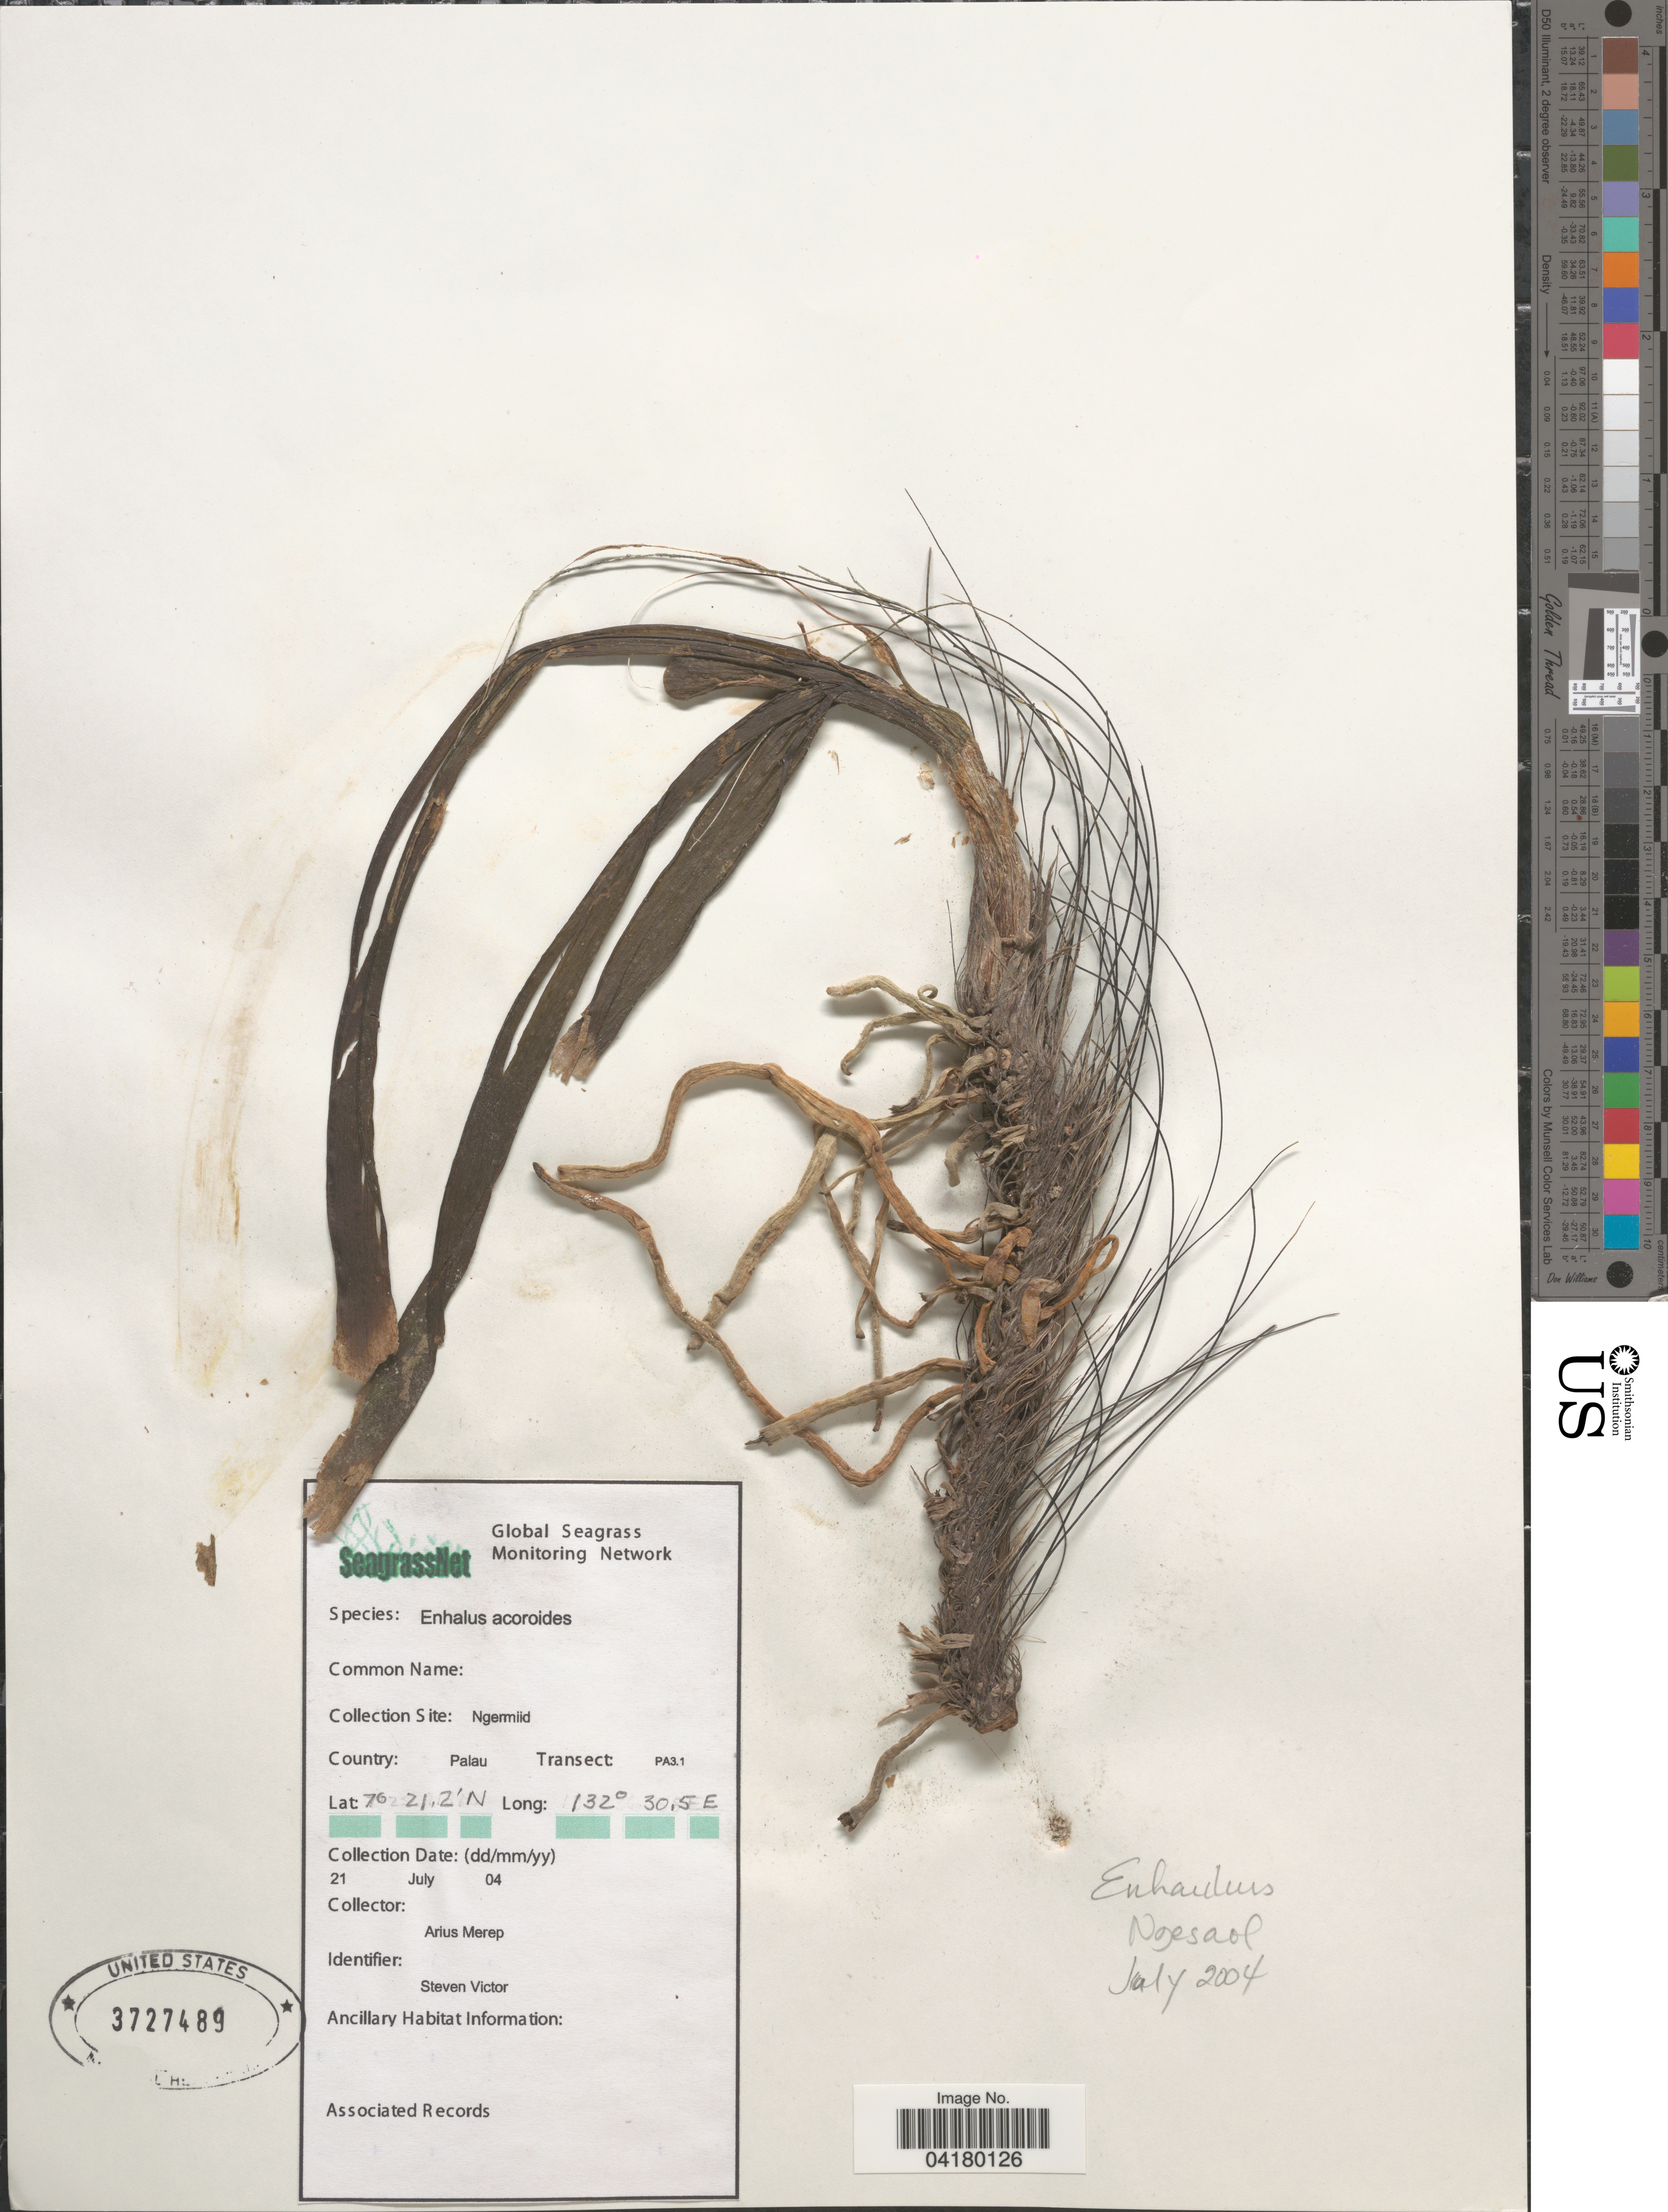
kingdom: Plantae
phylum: Tracheophyta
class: Liliopsida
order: Alismatales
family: Hydrocharitaceae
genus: Enhalus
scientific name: Enhalus acoroides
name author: (L. f.) Royle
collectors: A. Merep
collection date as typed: Transcribed d/m/y: 21/7/4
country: Palau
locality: Collection Site: Ngermiid. Country: Palau. Transect: PA3.1.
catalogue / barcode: US 3727489